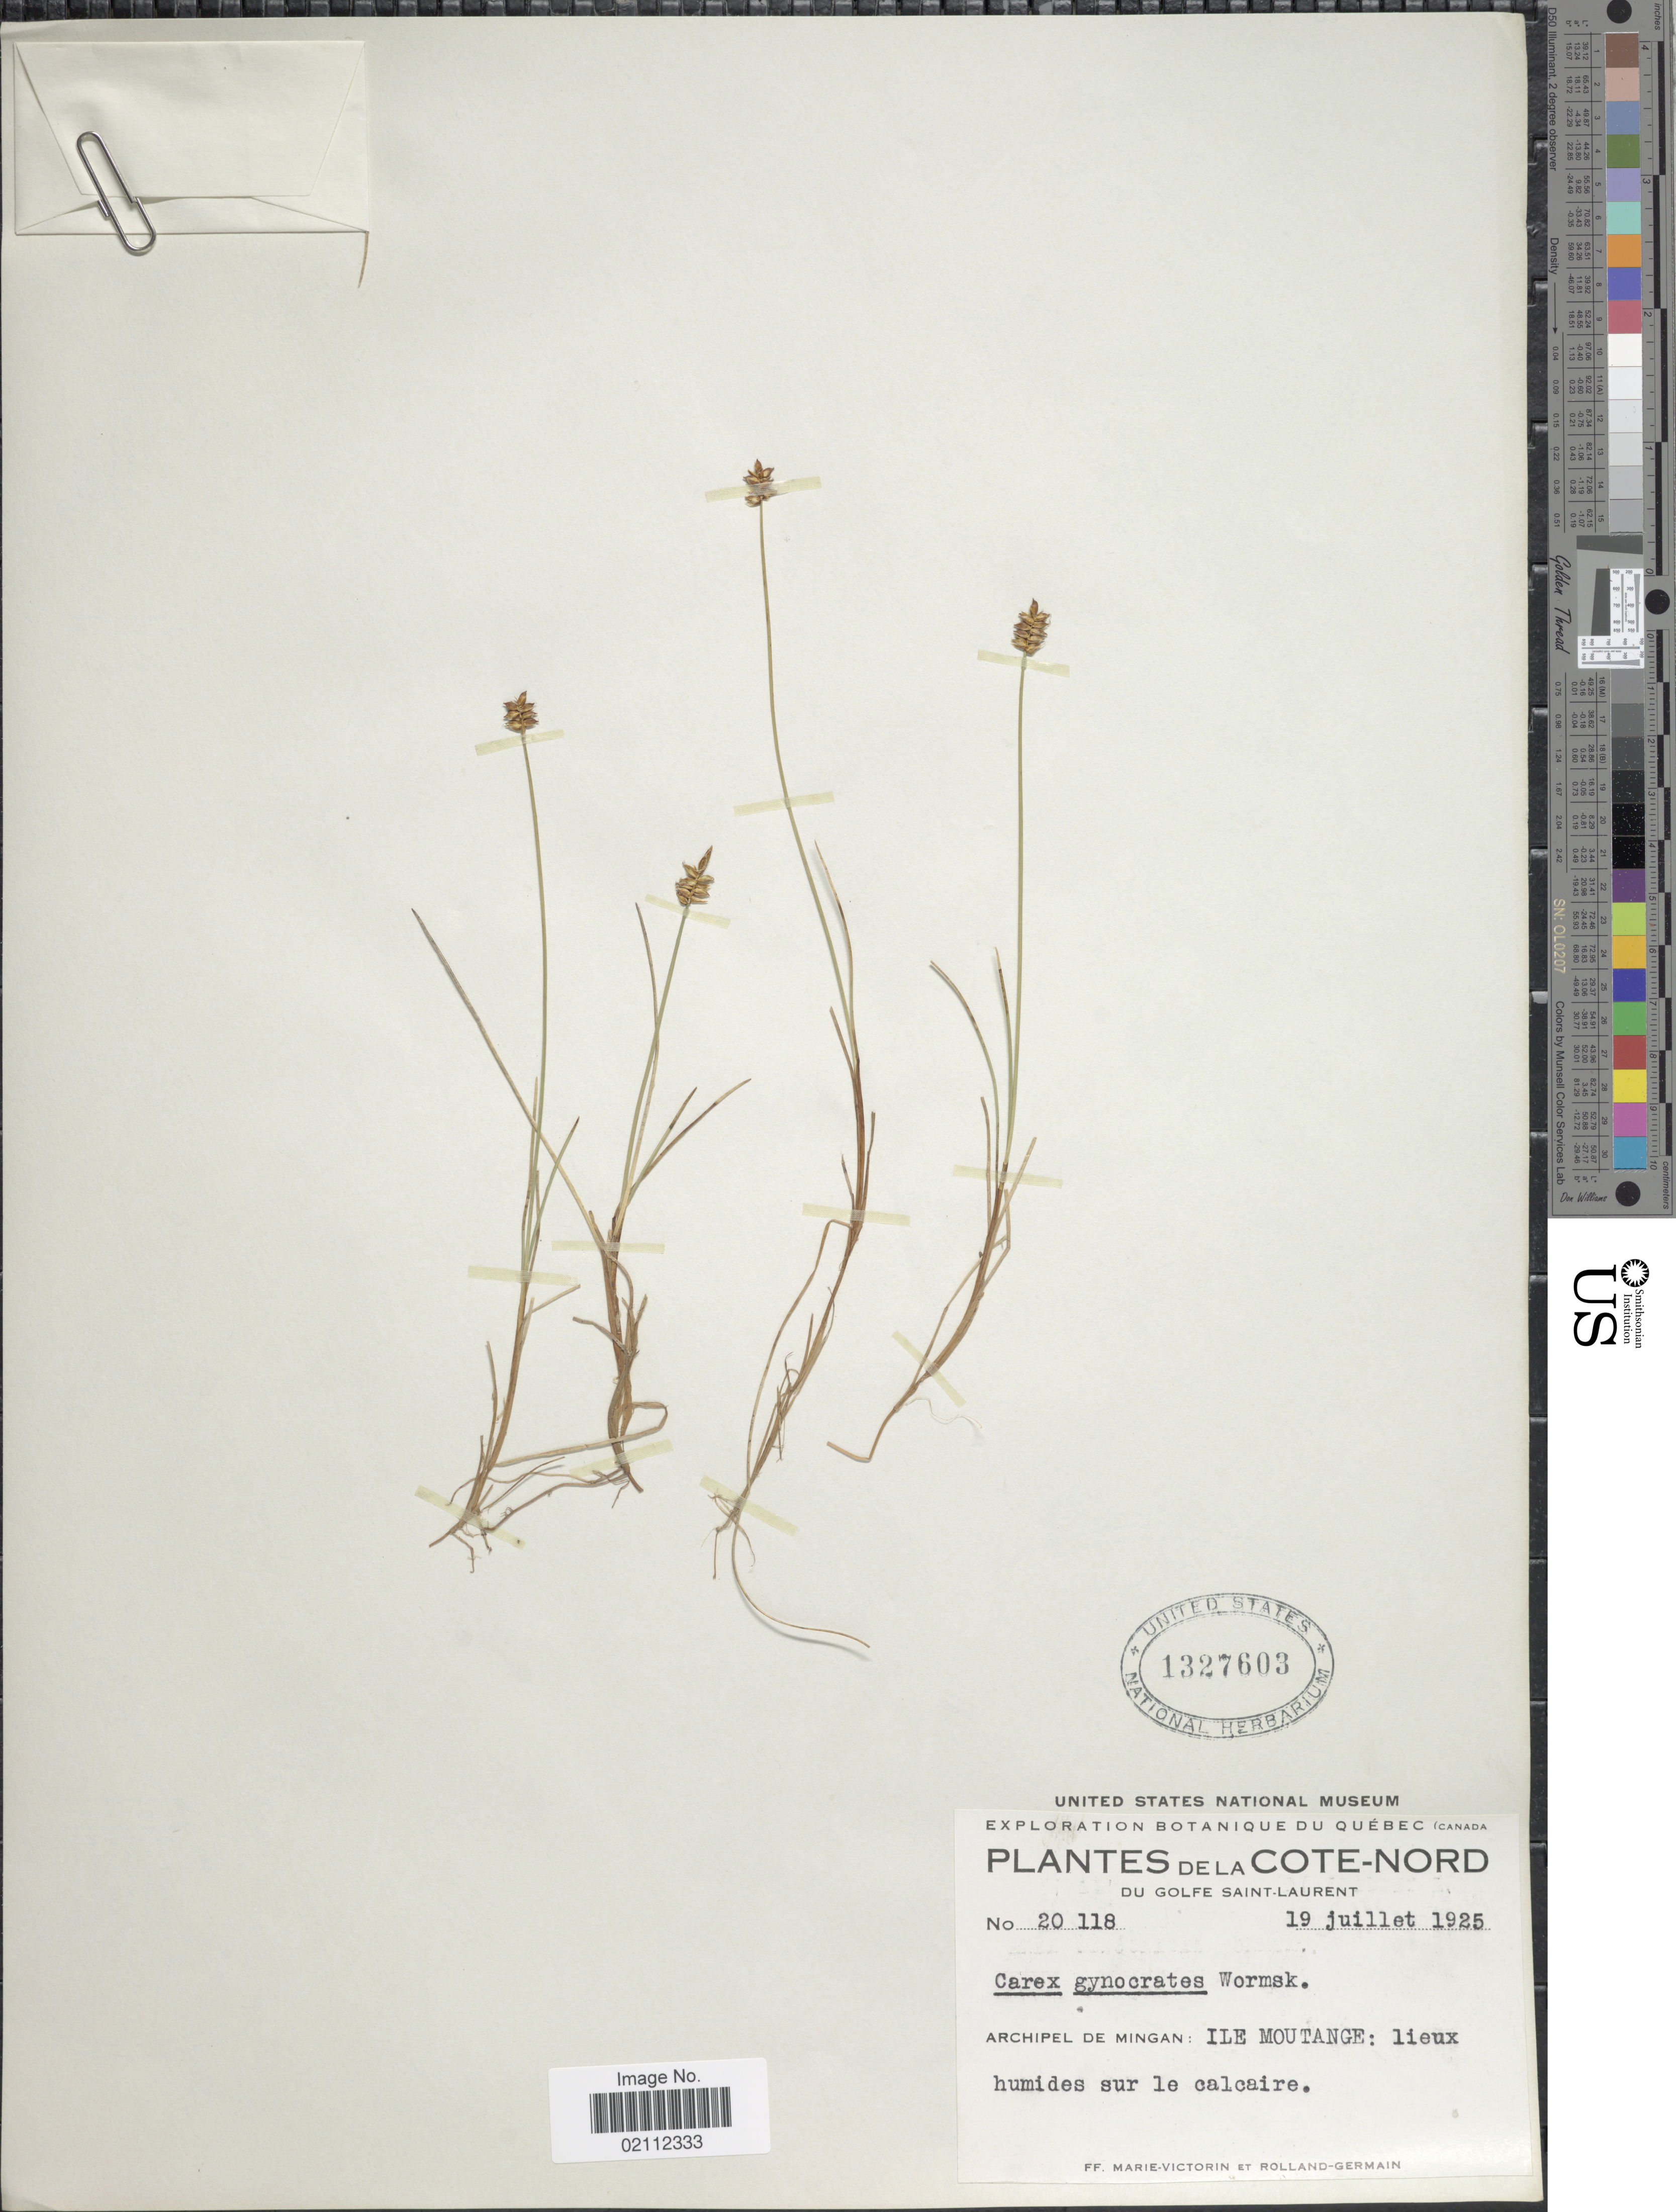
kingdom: Plantae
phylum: Tracheophyta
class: Liliopsida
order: Poales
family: Cyperaceae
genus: Carex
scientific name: Carex nardina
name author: (Hornem.) Fr.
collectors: F. Marie-Victorin & Rolland-Germain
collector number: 20118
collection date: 1925-07-19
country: Canada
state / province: Quebec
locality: Cote-Nord, Du Golfe Saint-Laurent. Archipel de Mingan: Ile Moutange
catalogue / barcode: US 1327603